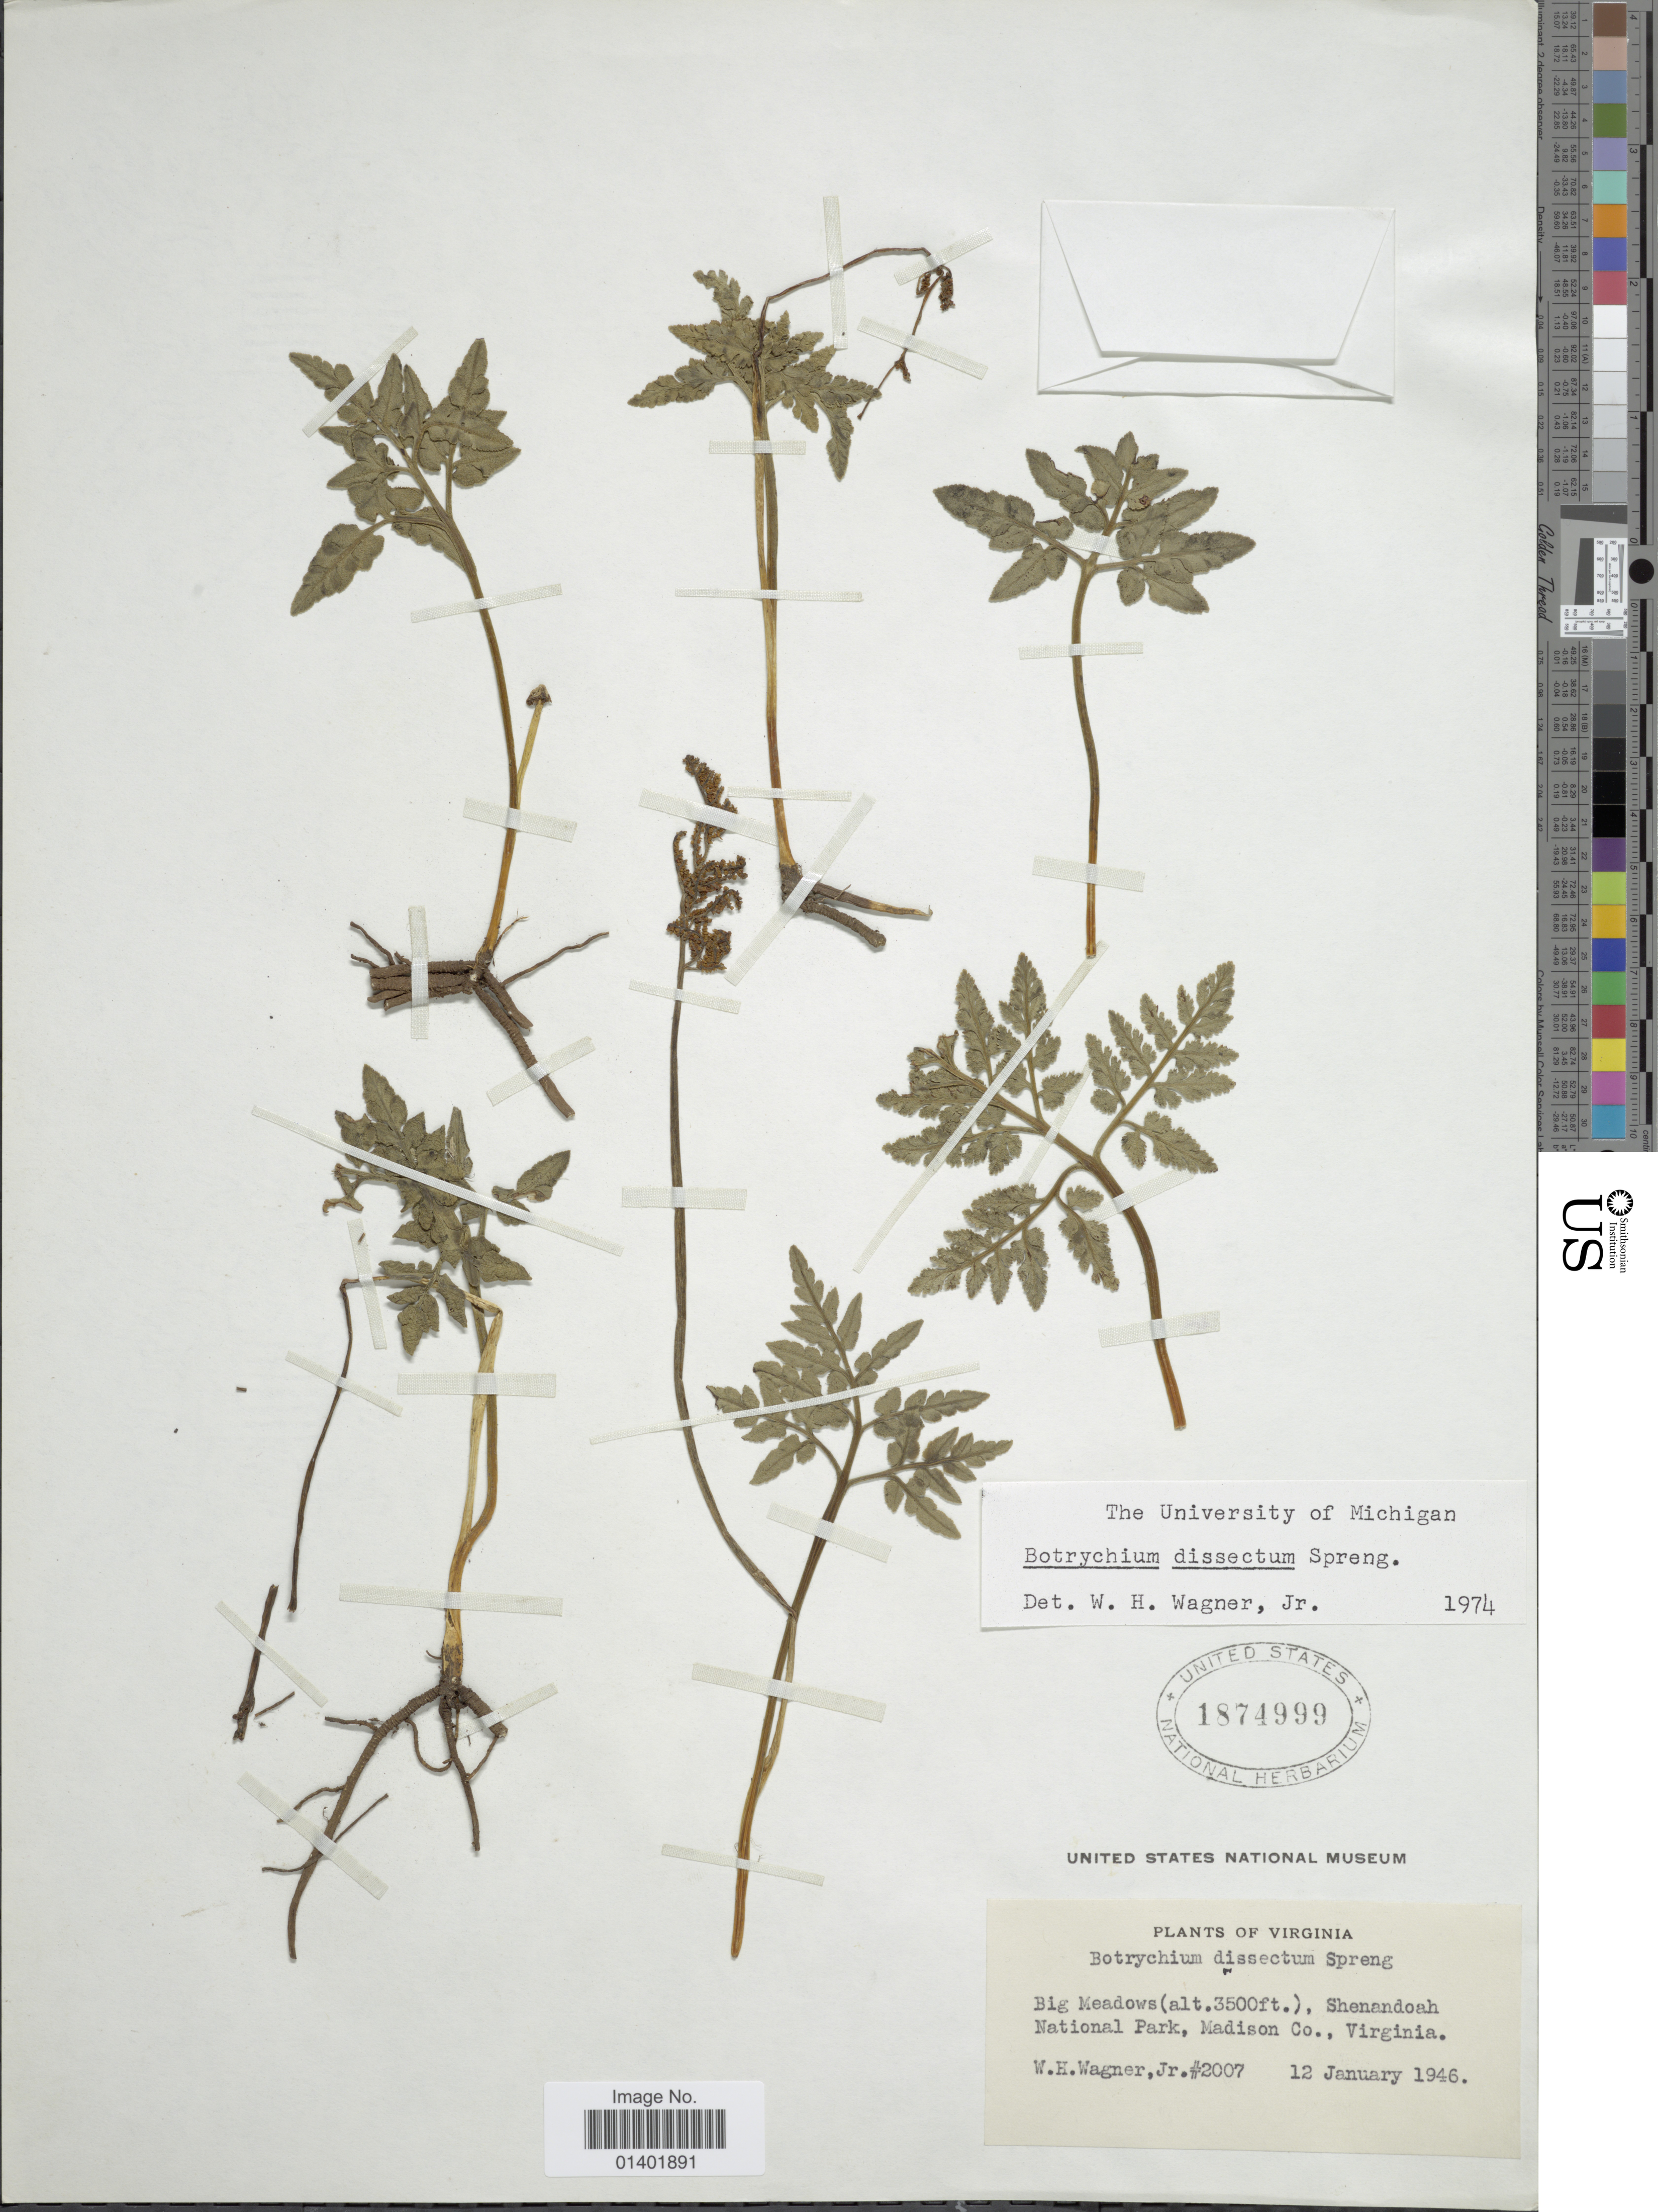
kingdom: Plantae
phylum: Tracheophyta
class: Polypodiopsida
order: Ophioglossales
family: Ophioglossaceae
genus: Botrychium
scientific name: Botrychium dissectum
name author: Spreng.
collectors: W. H. Wagner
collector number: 2007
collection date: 1946-01-12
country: United States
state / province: Virginia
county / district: Madison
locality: Big Meadows, Shenandoah National Park, Madison Co., Virginia.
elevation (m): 1067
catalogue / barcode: US 1874999